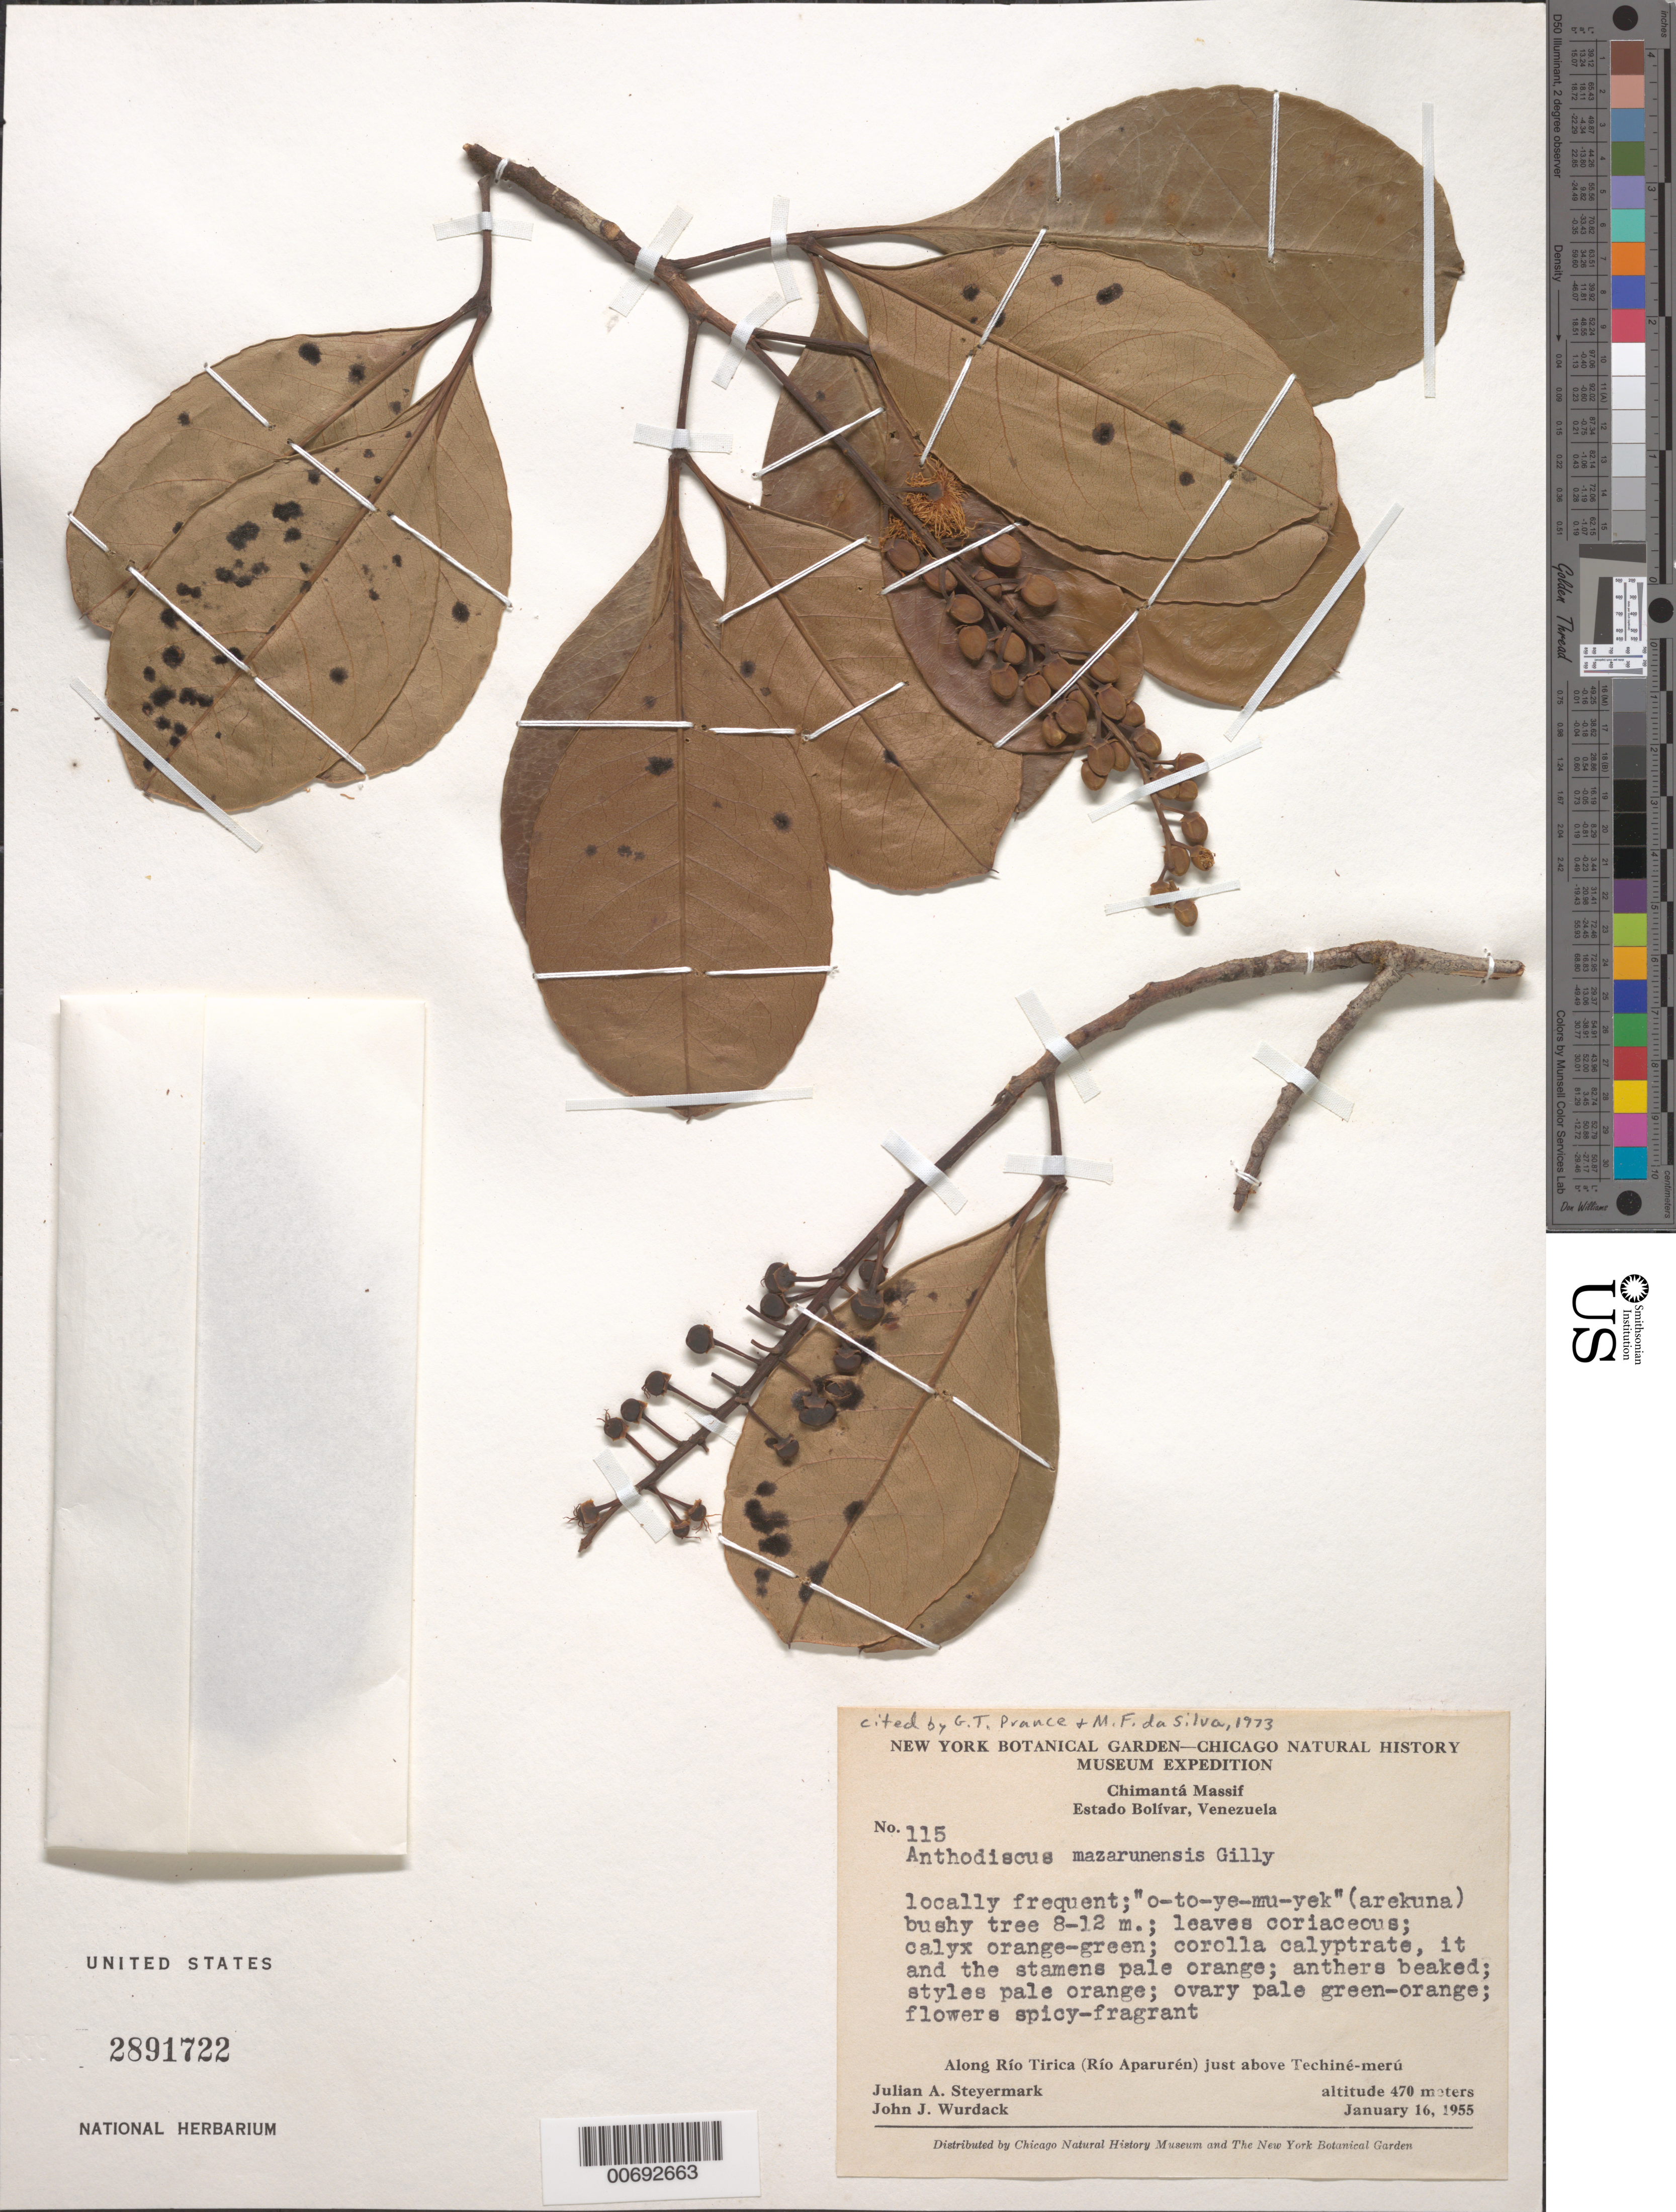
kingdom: Plantae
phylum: Tracheophyta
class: Magnoliopsida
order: Malpighiales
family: Caryocaraceae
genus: Anthodiscus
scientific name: Anthodiscus mazarunensis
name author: Gilly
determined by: Prance, G. T.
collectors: J. Steyermark & J. J. Wurdack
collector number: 55 115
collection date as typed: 16-Jan-55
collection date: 1955-01-16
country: Venezuela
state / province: Bolívar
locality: Chimantá Massif, along Río Tirica (Río Aparurén) just above Techiné-merú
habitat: Along river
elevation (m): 470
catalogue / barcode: US 2891722